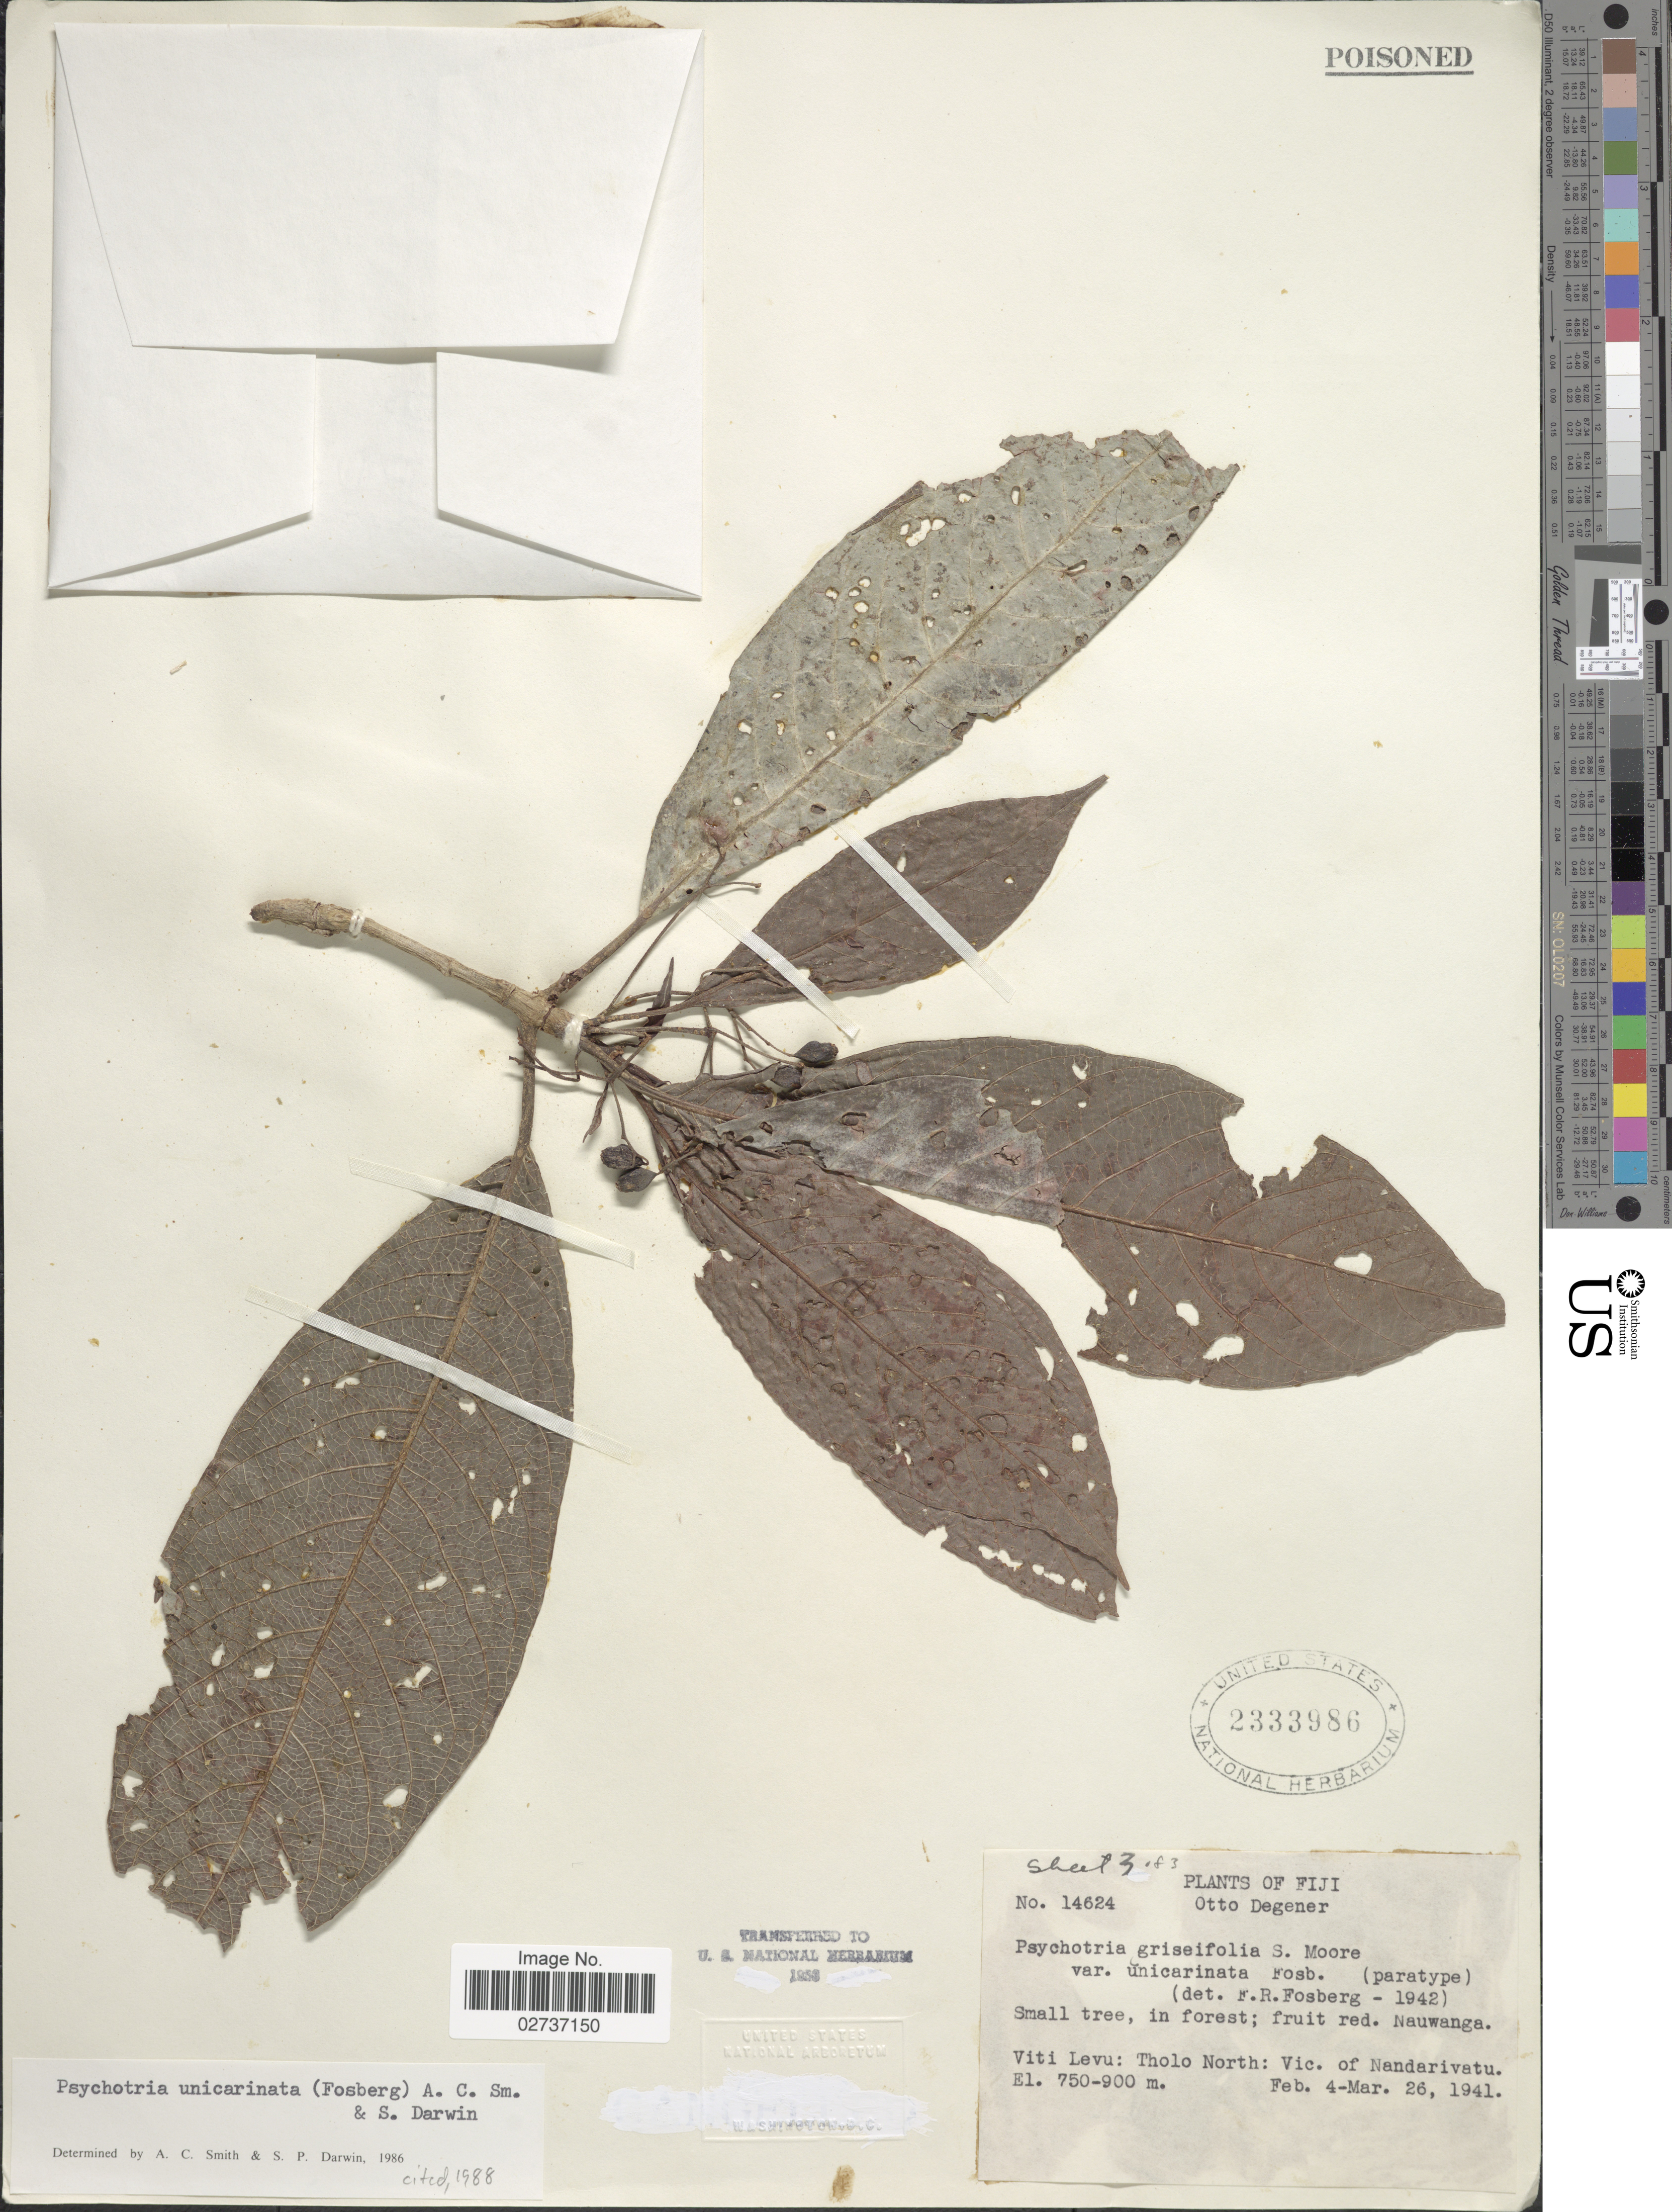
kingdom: Plantae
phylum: Tracheophyta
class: Magnoliopsida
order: Gentianales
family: Rubiaceae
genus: Psychotria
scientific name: Psychotria unicarinata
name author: (Fosberg) A.C. Sm. & S.P. Darwin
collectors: O. Degener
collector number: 14624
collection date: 1941-02-04/1941-03-26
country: Fiji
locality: Viti Levu: Tholo North: Vic of Nandarivatu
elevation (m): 750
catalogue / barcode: US 2333986